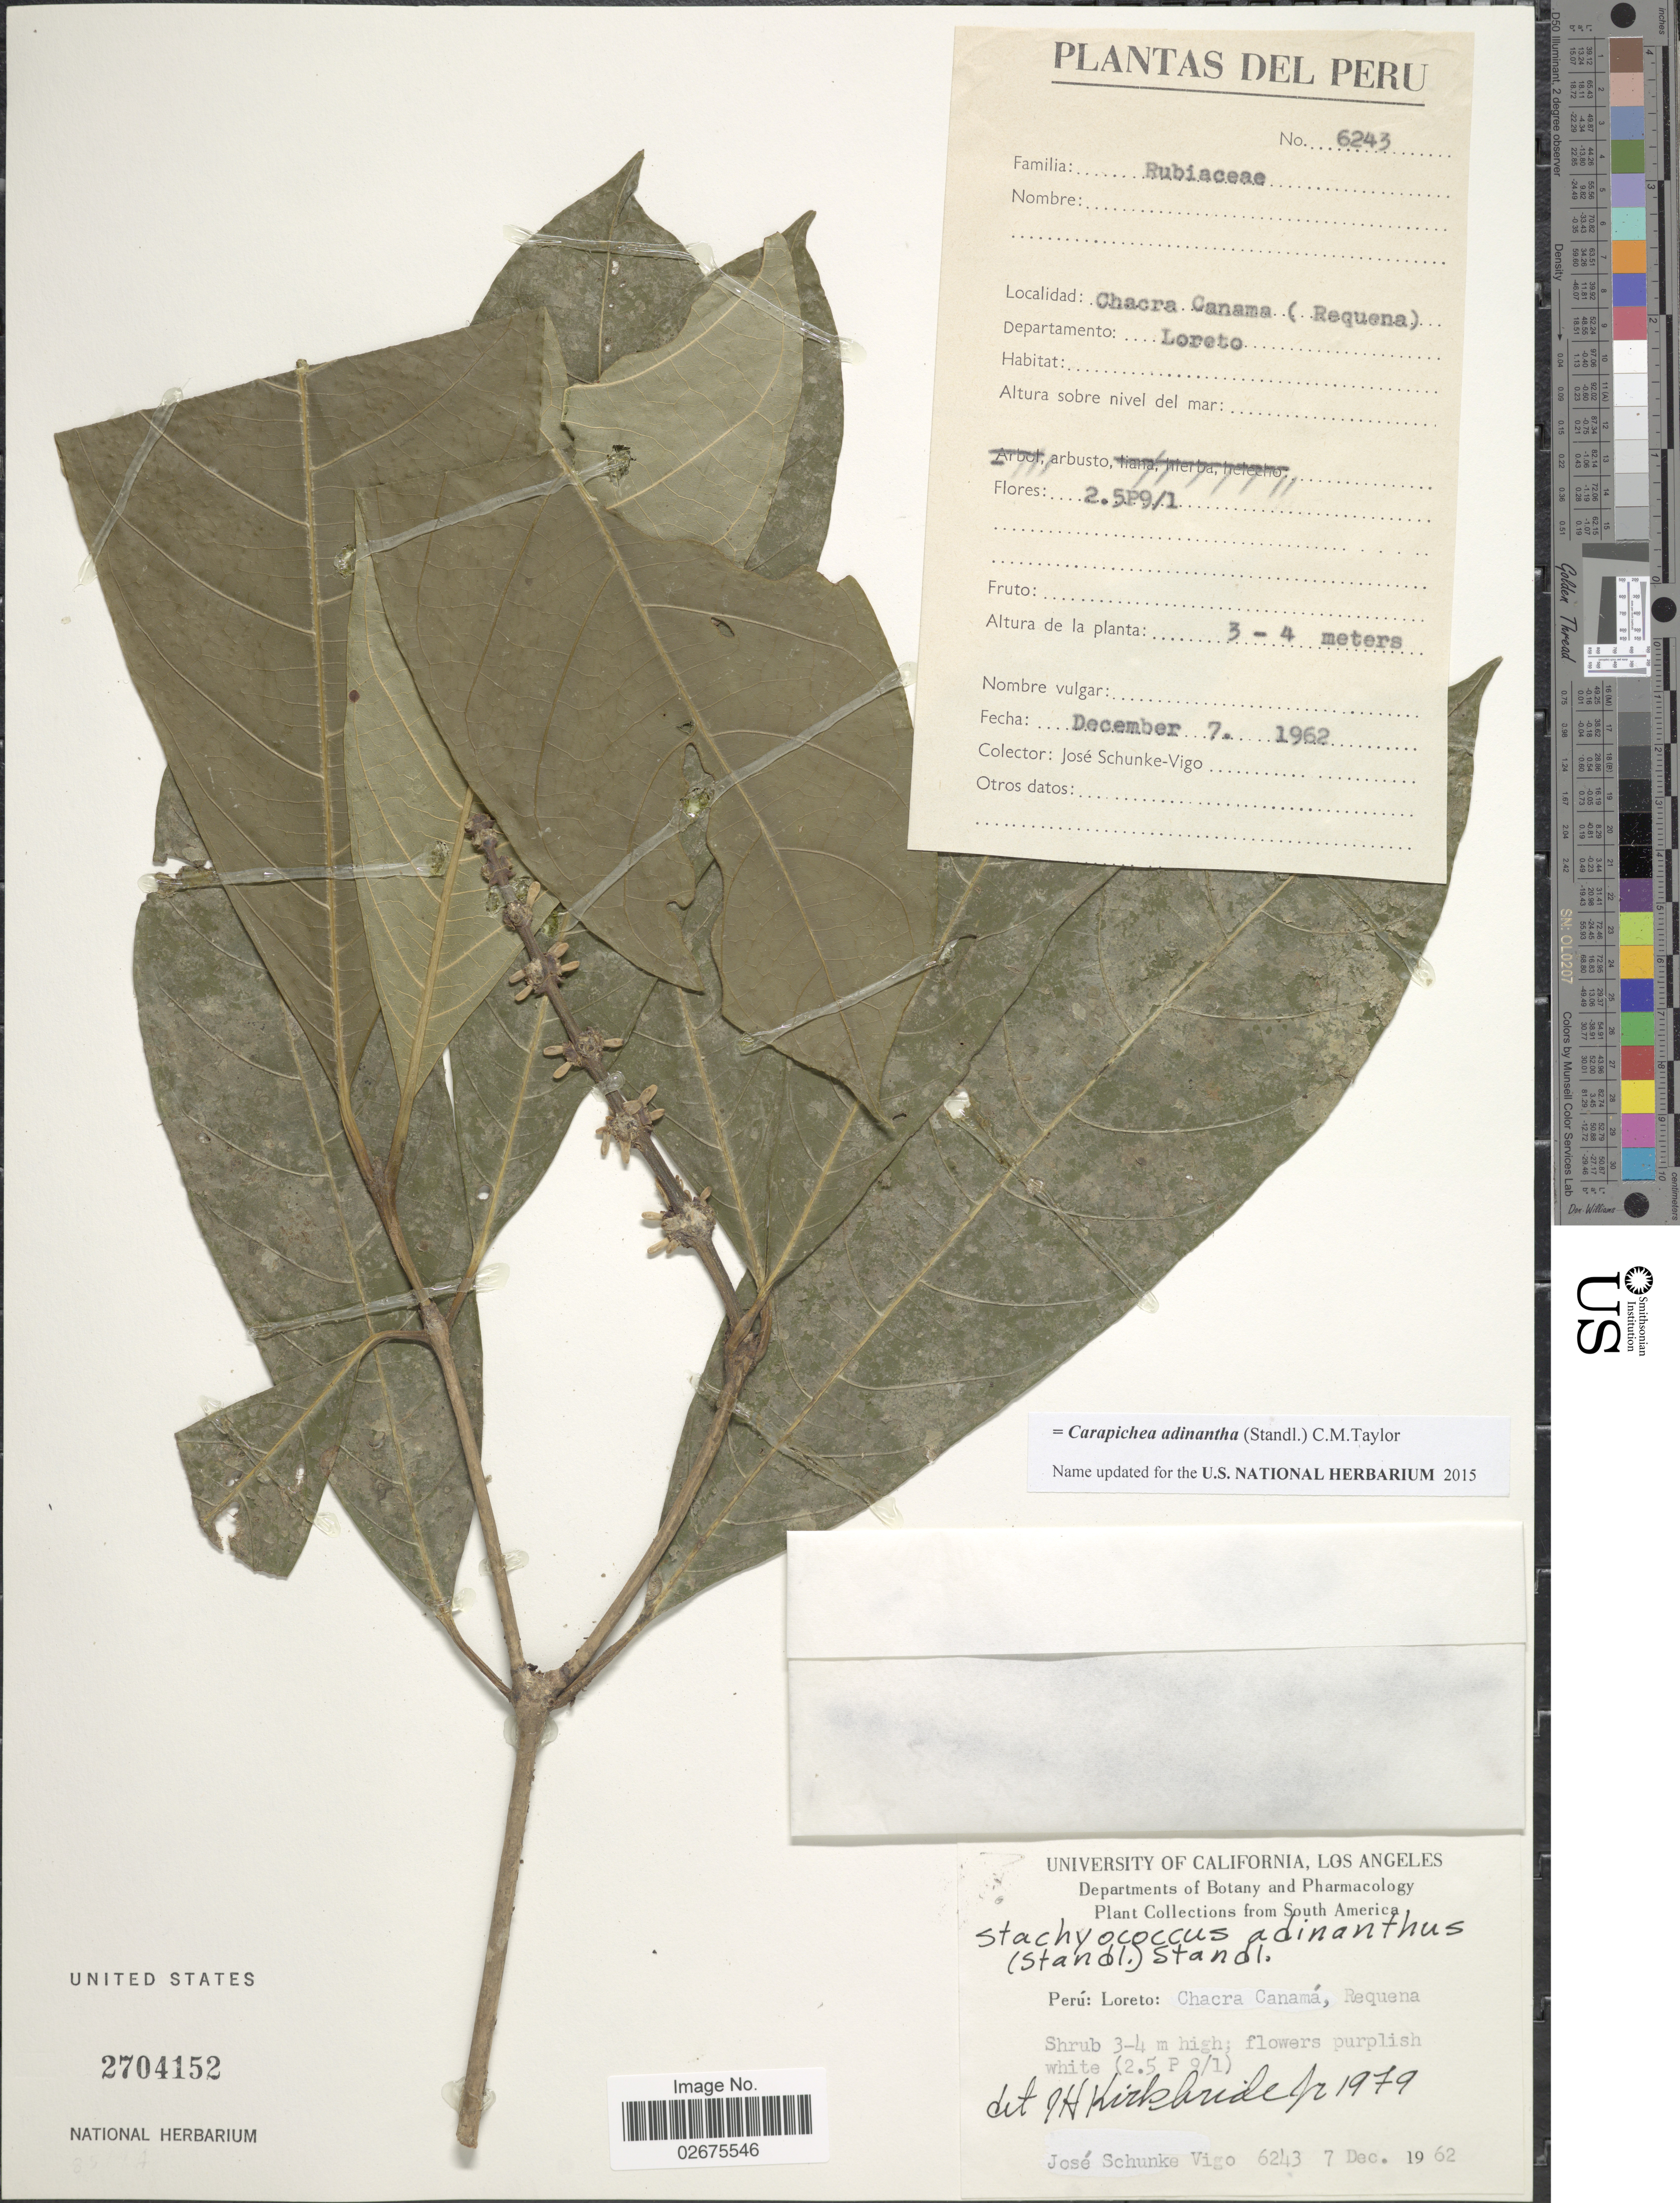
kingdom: Plantae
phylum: Tracheophyta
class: Magnoliopsida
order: Gentianales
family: Rubiaceae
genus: Carapichea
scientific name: Carapichea adinantha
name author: (Standl.) C.M. Taylor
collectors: J. Schunke Vigo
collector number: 6243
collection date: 1962-12-07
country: Peru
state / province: Loreto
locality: Chacra Canama, Requena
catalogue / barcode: US 2704152